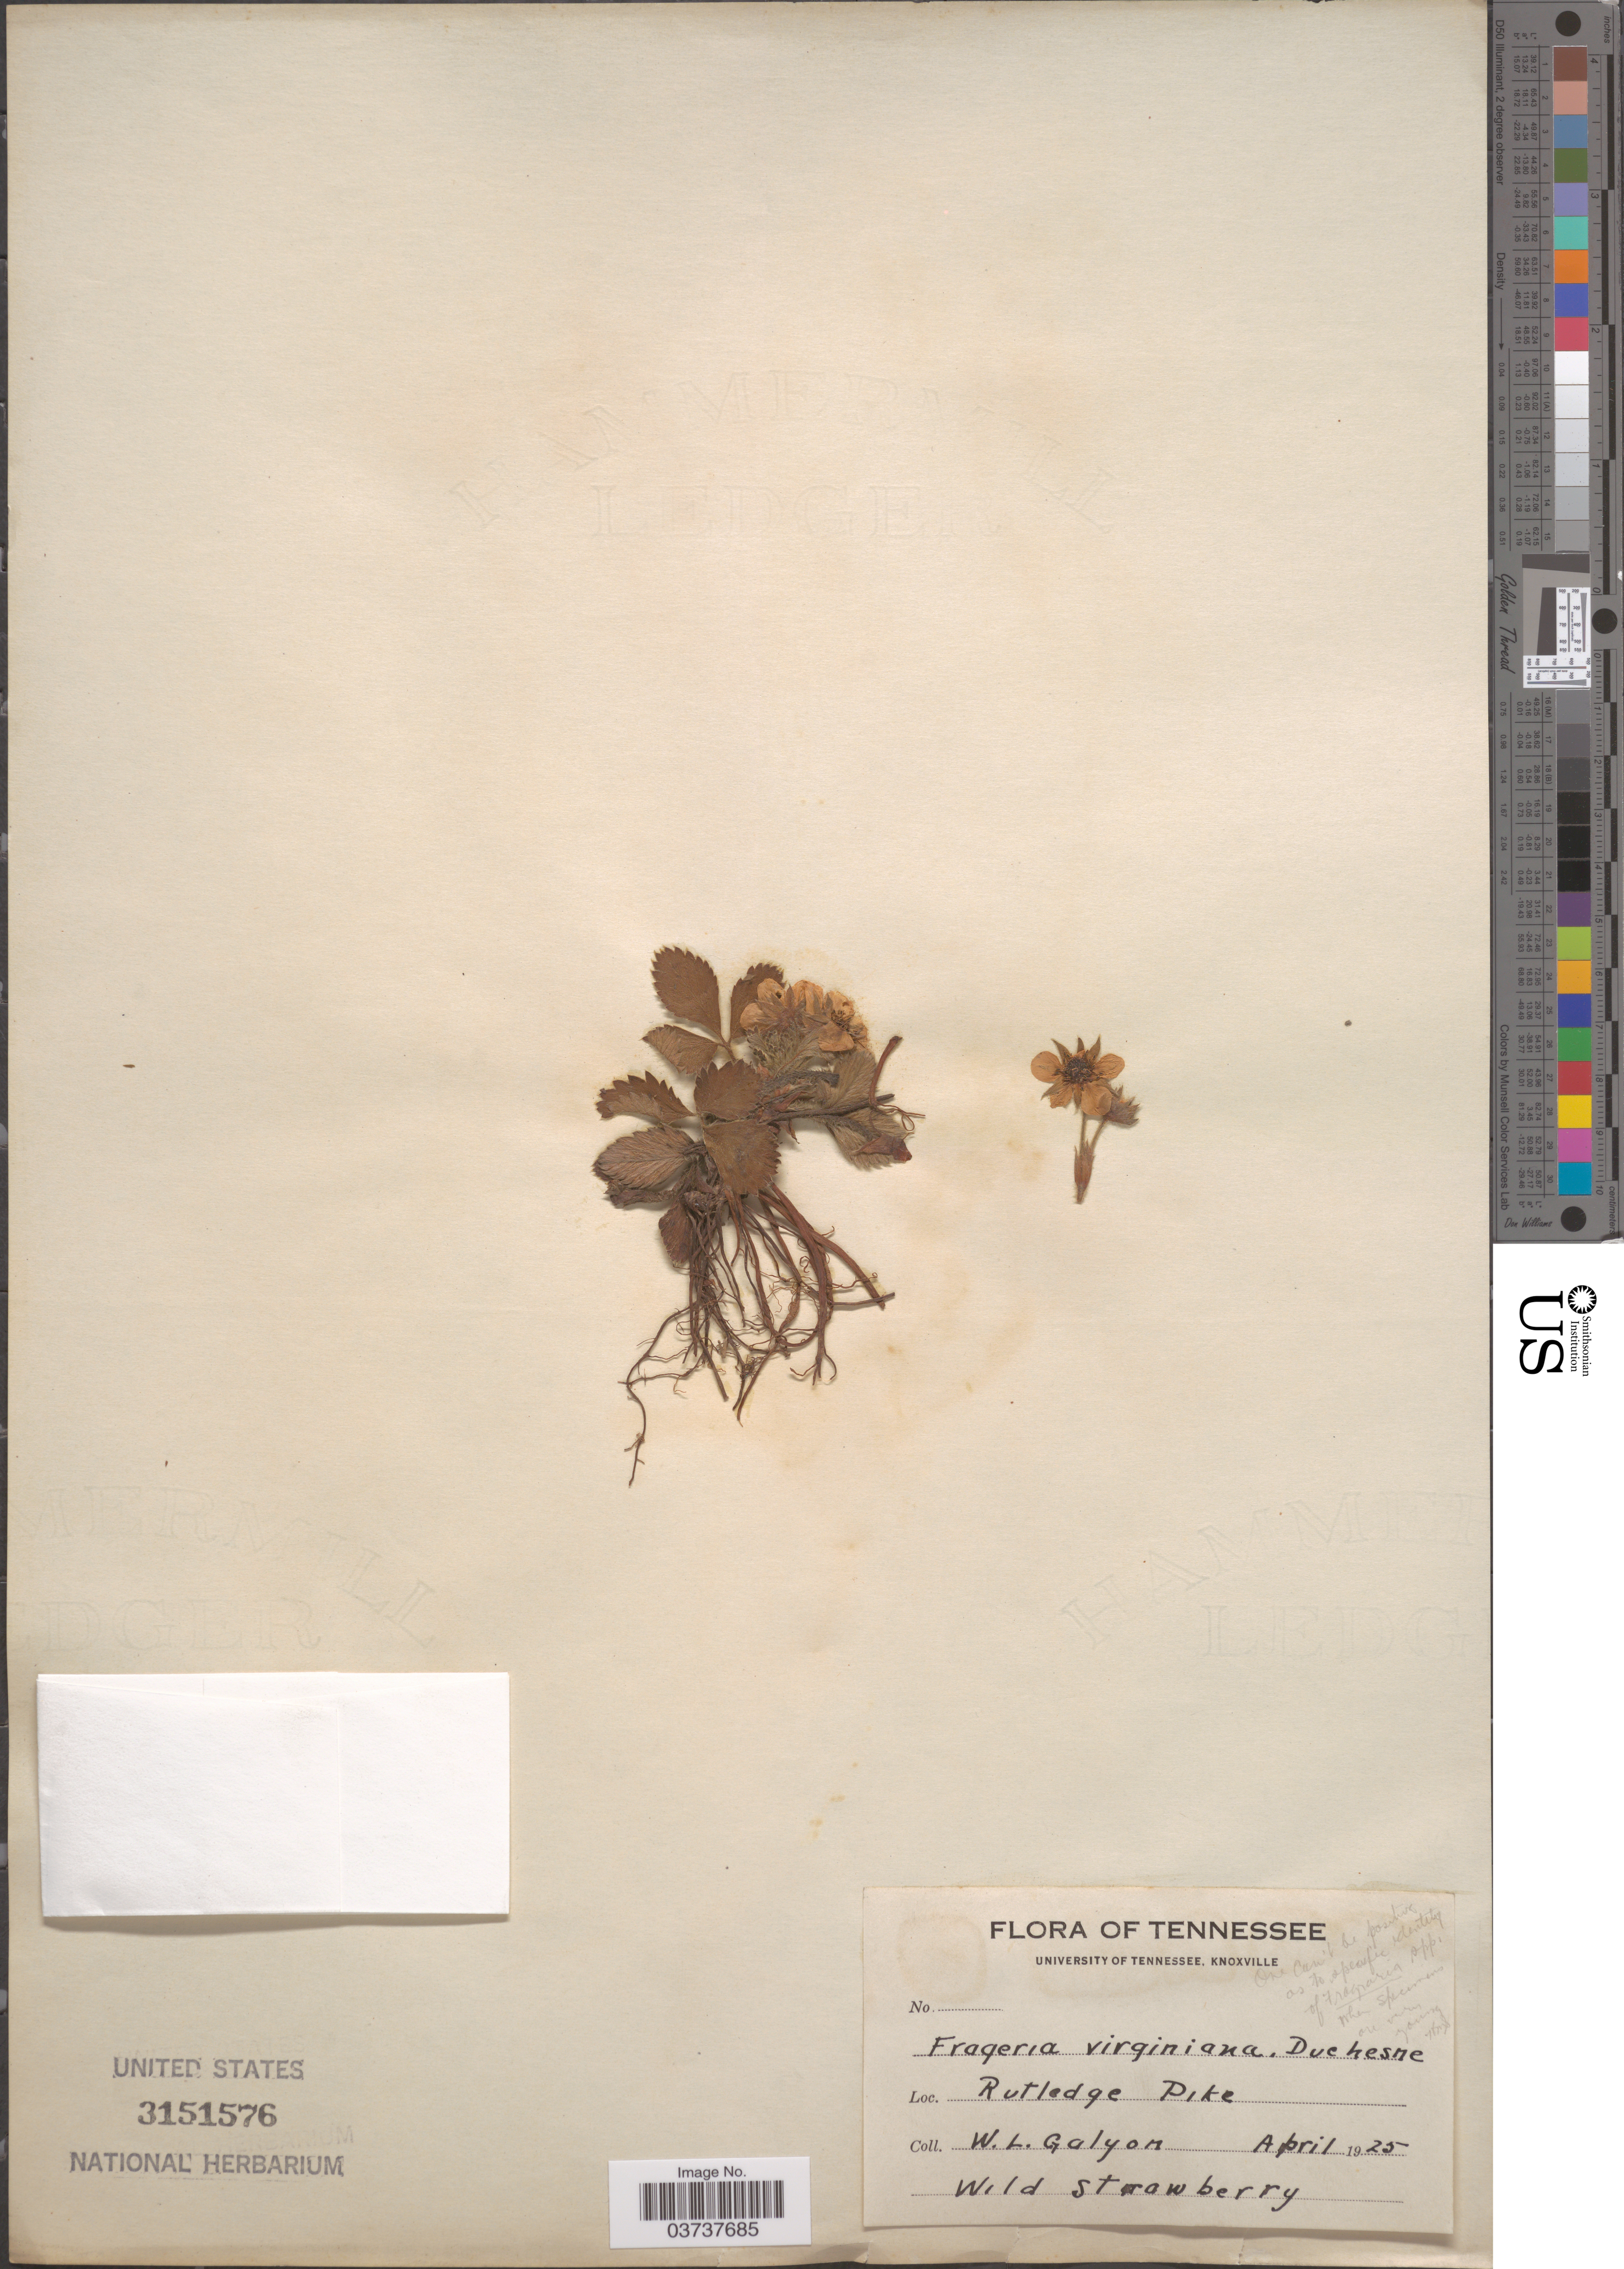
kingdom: Plantae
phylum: Tracheophyta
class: Magnoliopsida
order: Rosales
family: Rosaceae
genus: Fragaria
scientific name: Fragaria virginiana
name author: Mill.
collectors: W. Galyon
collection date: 1925-04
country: United States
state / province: Tennessee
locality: Rutledge Pike.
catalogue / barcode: US 3151576